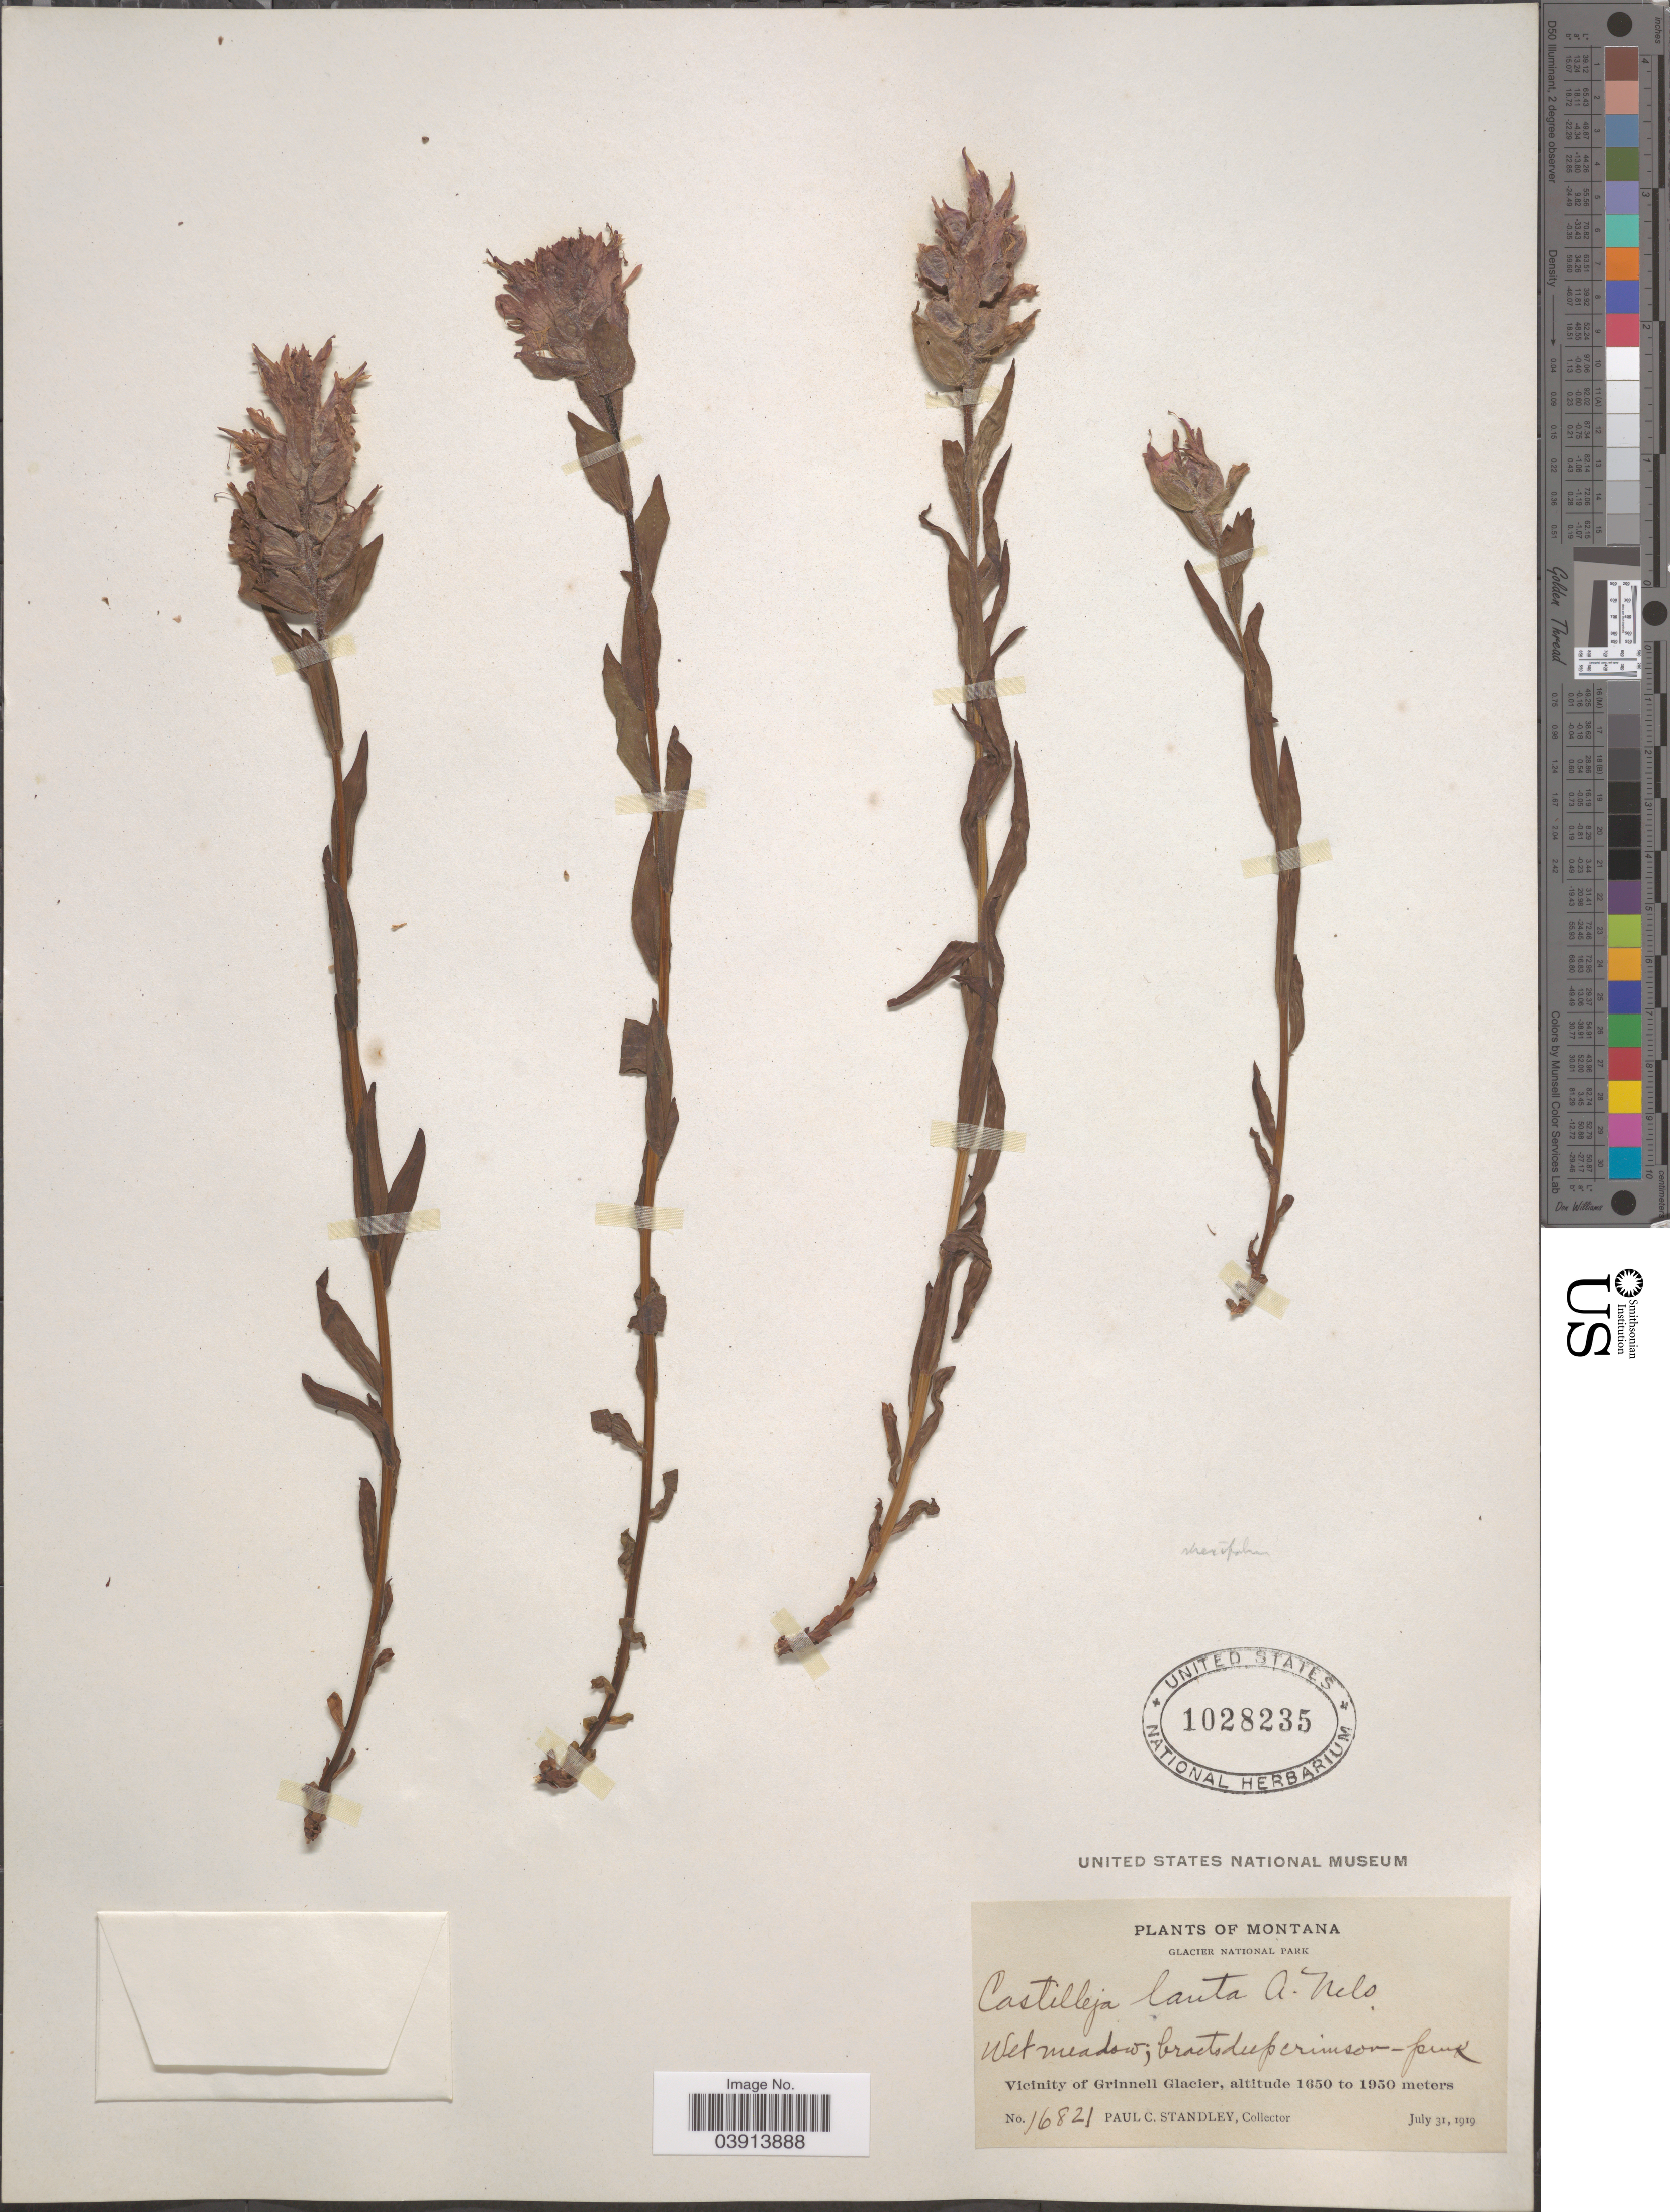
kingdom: Plantae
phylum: Tracheophyta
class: Magnoliopsida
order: Lamiales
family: Orobanchaceae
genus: Castilleja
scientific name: Castilleja rhexiifolia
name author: Rydb.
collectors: P. C. Standley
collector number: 16821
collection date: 1919-07-31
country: United States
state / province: Montana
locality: Glacier National Park. Vicinity of Grinnell Glacier.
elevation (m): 1650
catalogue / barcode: US 1028235